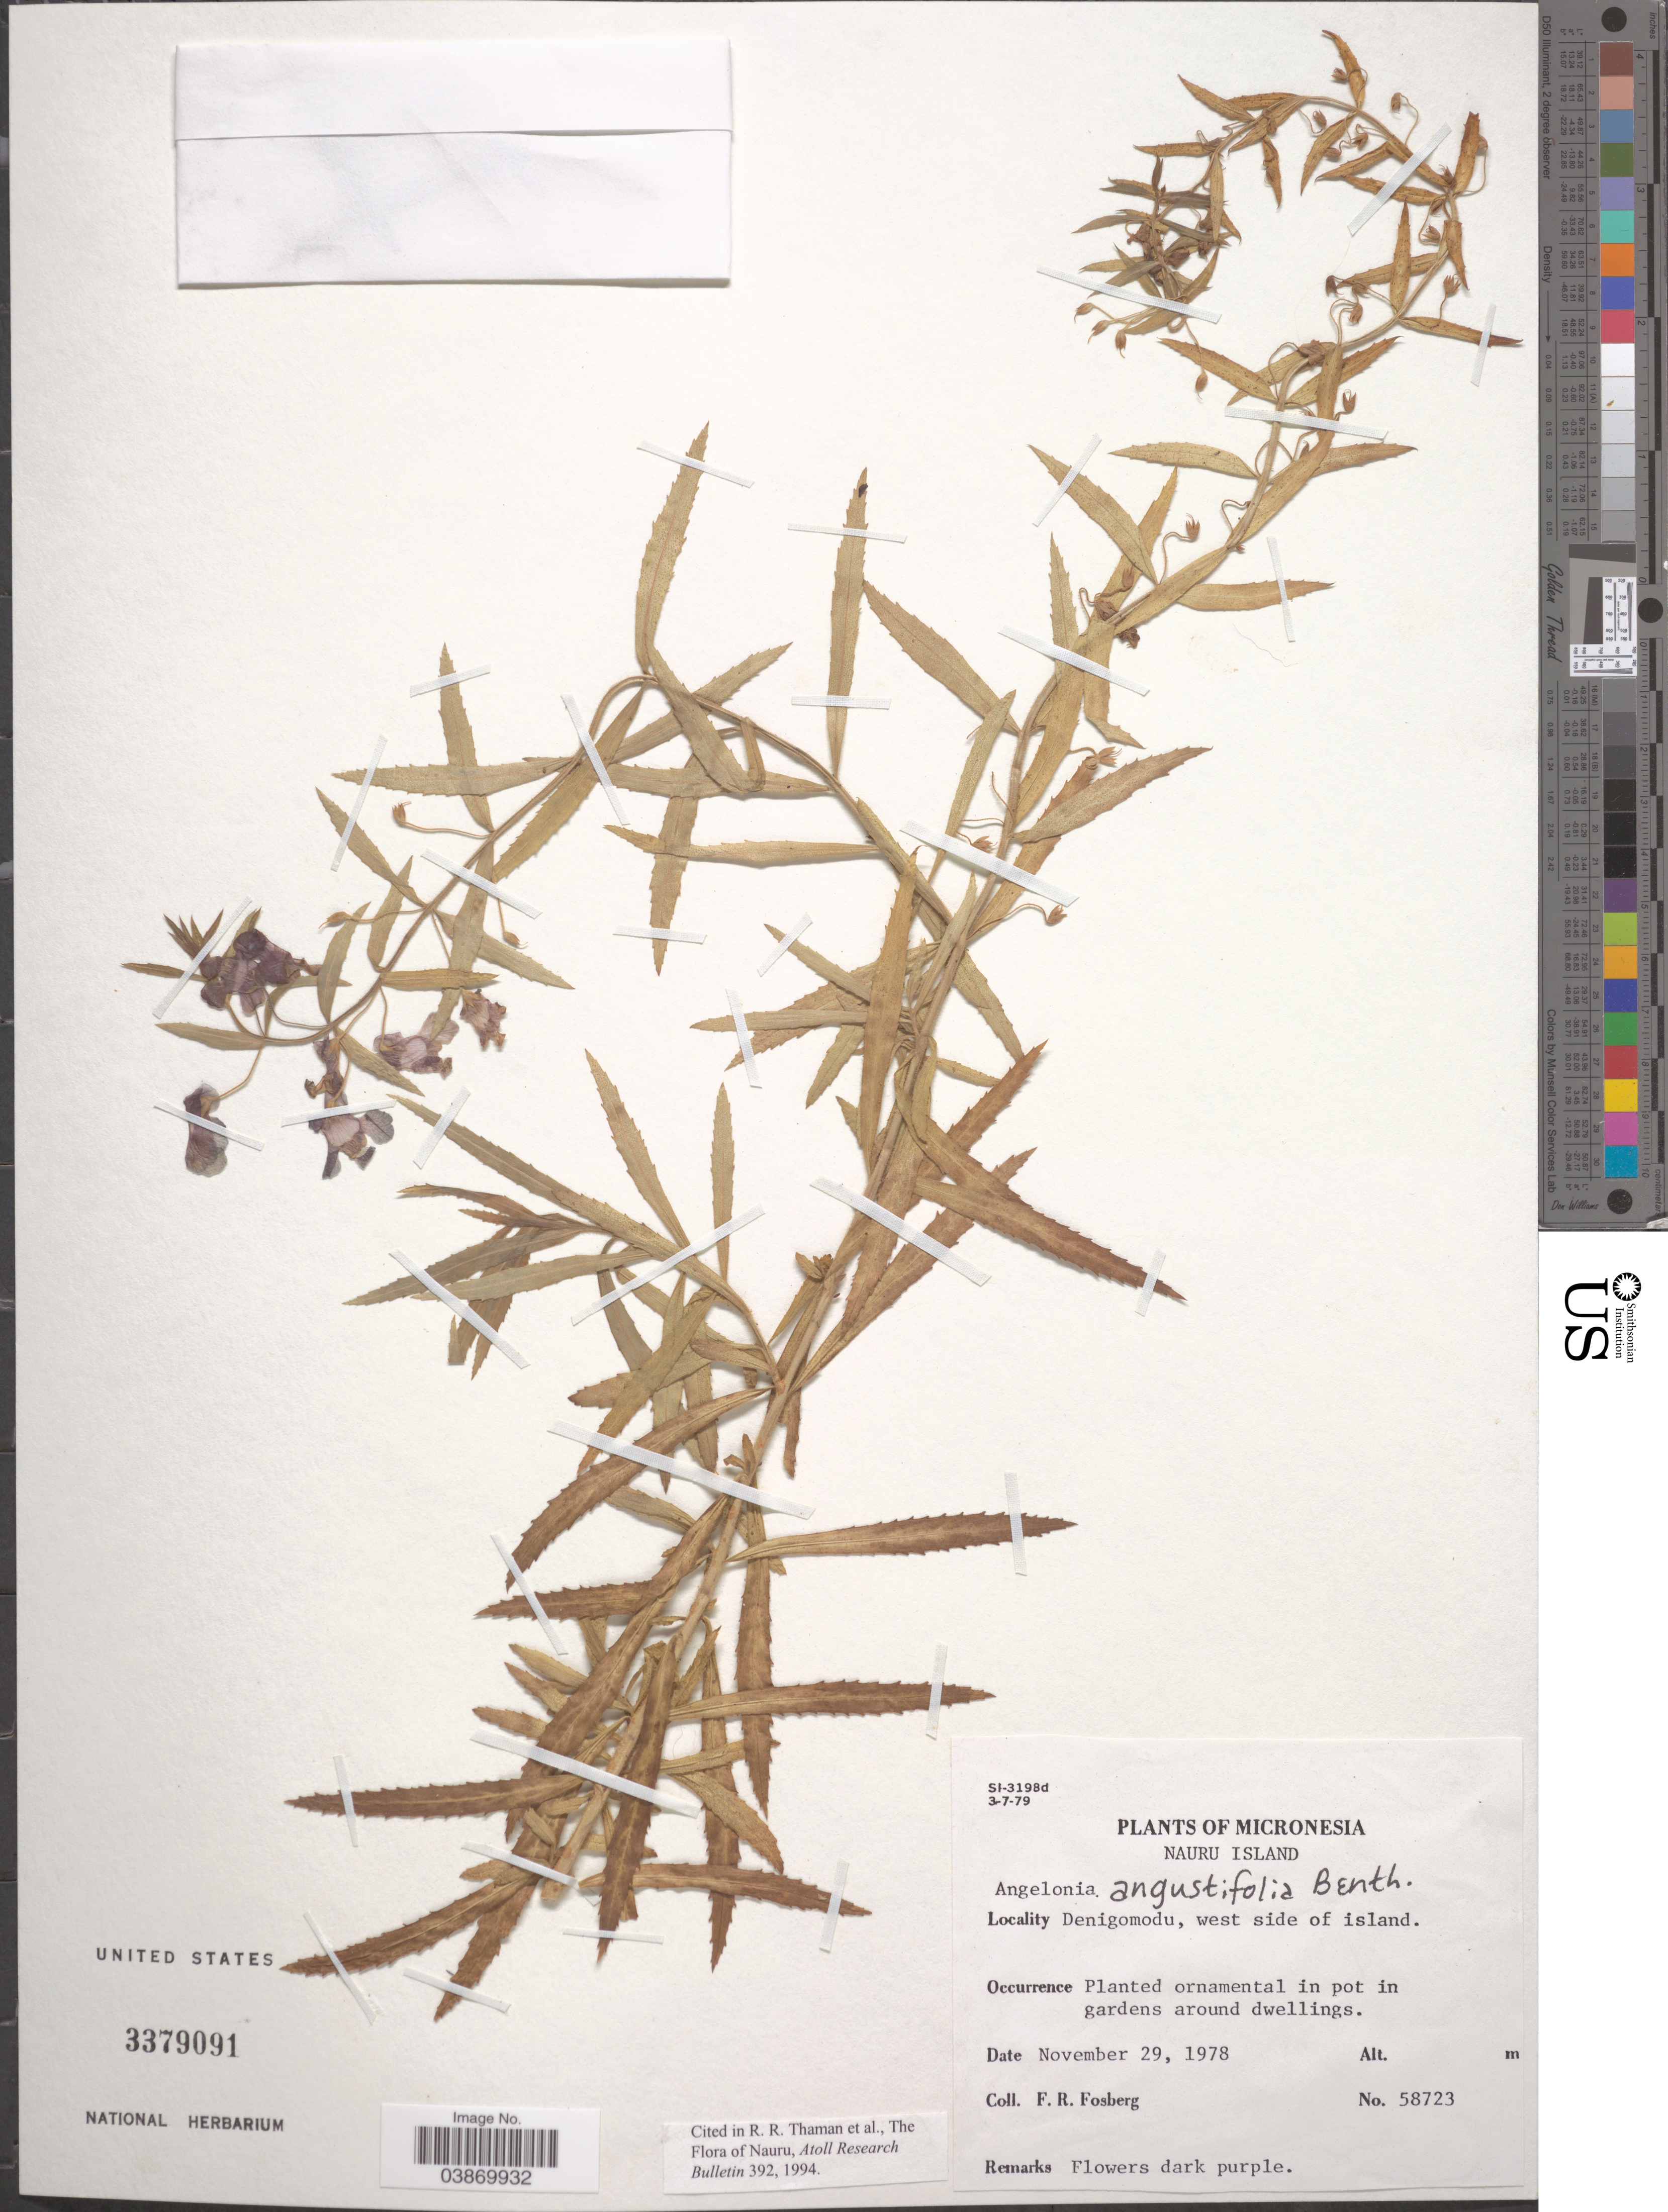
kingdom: Plantae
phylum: Tracheophyta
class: Magnoliopsida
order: Lamiales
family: Plantaginaceae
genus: Angelonia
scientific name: Angelonia angustifolia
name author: Benth.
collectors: F. R. Fosberg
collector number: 58723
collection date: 1978-11-29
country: Micronesia, Federated States of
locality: Nauru Island. Denigomodu, west side of island.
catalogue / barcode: US 3379091